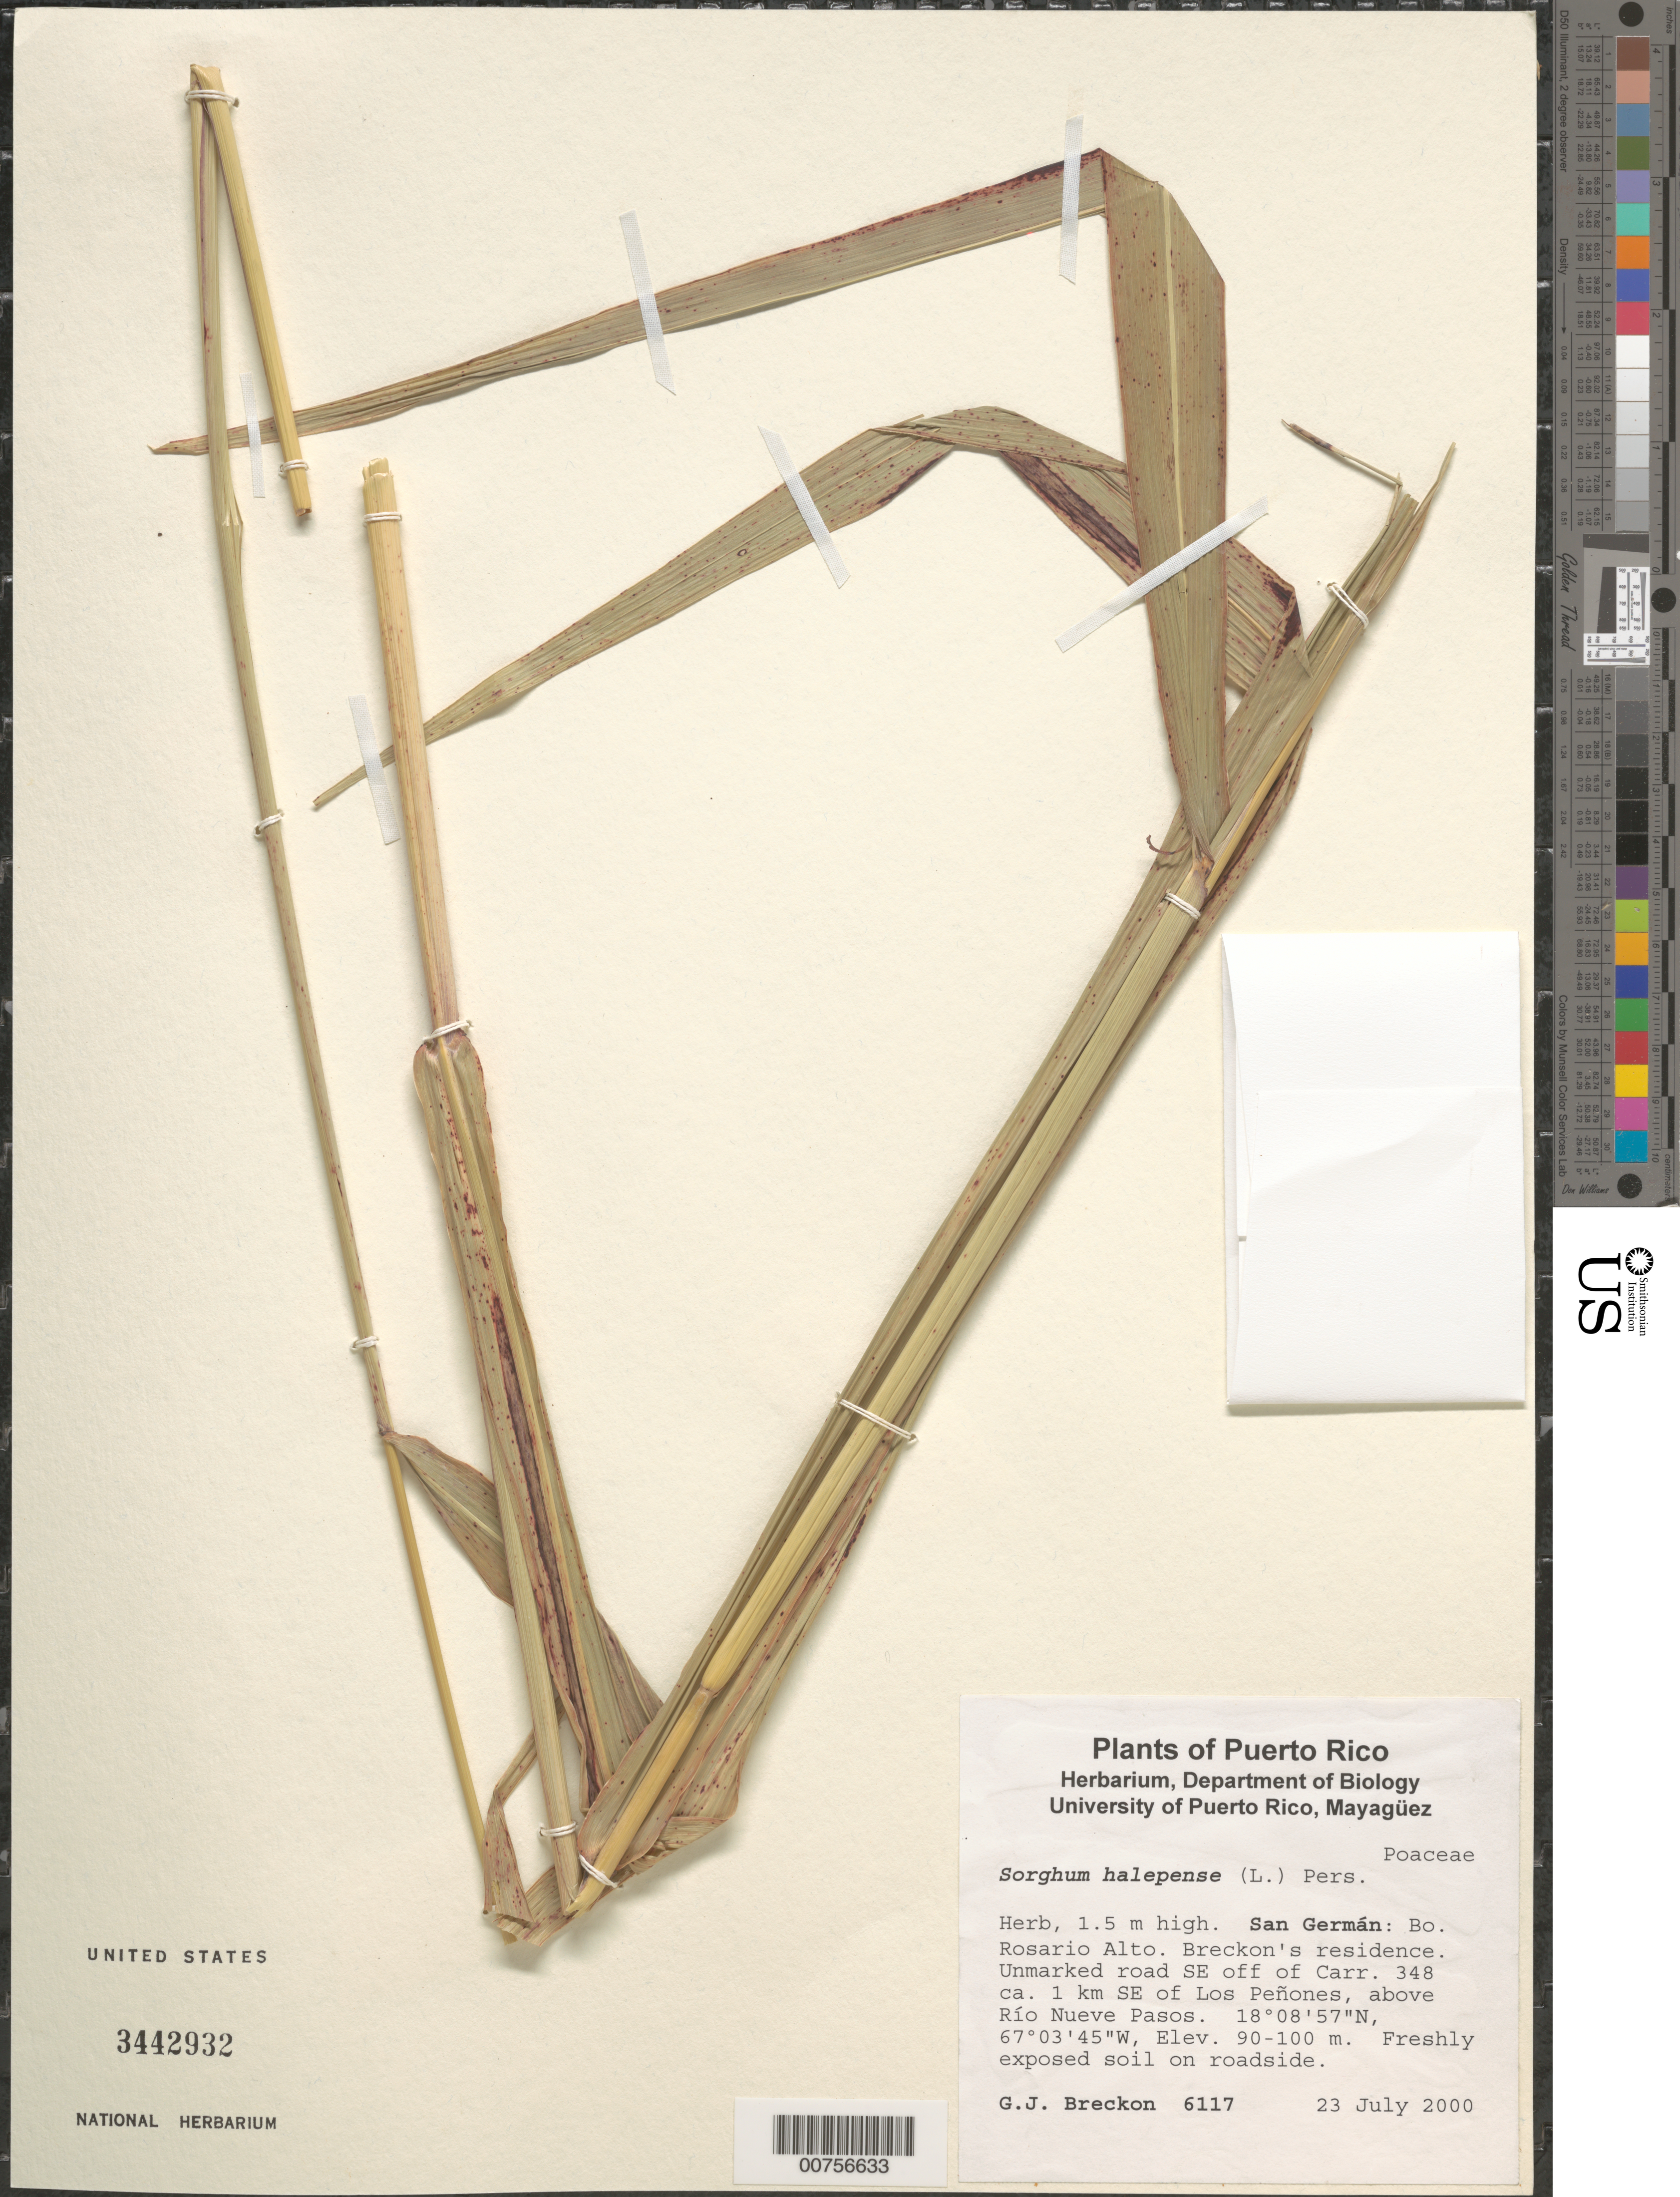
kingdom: Plantae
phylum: Tracheophyta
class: Liliopsida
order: Poales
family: Poaceae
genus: Sorghum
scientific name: Sorghum halepense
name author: (L.) Pers.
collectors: G. J. Breckon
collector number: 6117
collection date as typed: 23 Jul 2000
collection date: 2000-07-23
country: Puerto Rico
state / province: San Germán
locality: San Germán: Bo. Rosario Alto. Breckon's residence. Unmarked road SE off of Carr. 348 ca. 1 km SE of Los Peñones, above Río Nueve Pasos.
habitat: Freshly exposed soil on roadside.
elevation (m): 90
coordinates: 18.14916667, -67.0625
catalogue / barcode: US 3442932